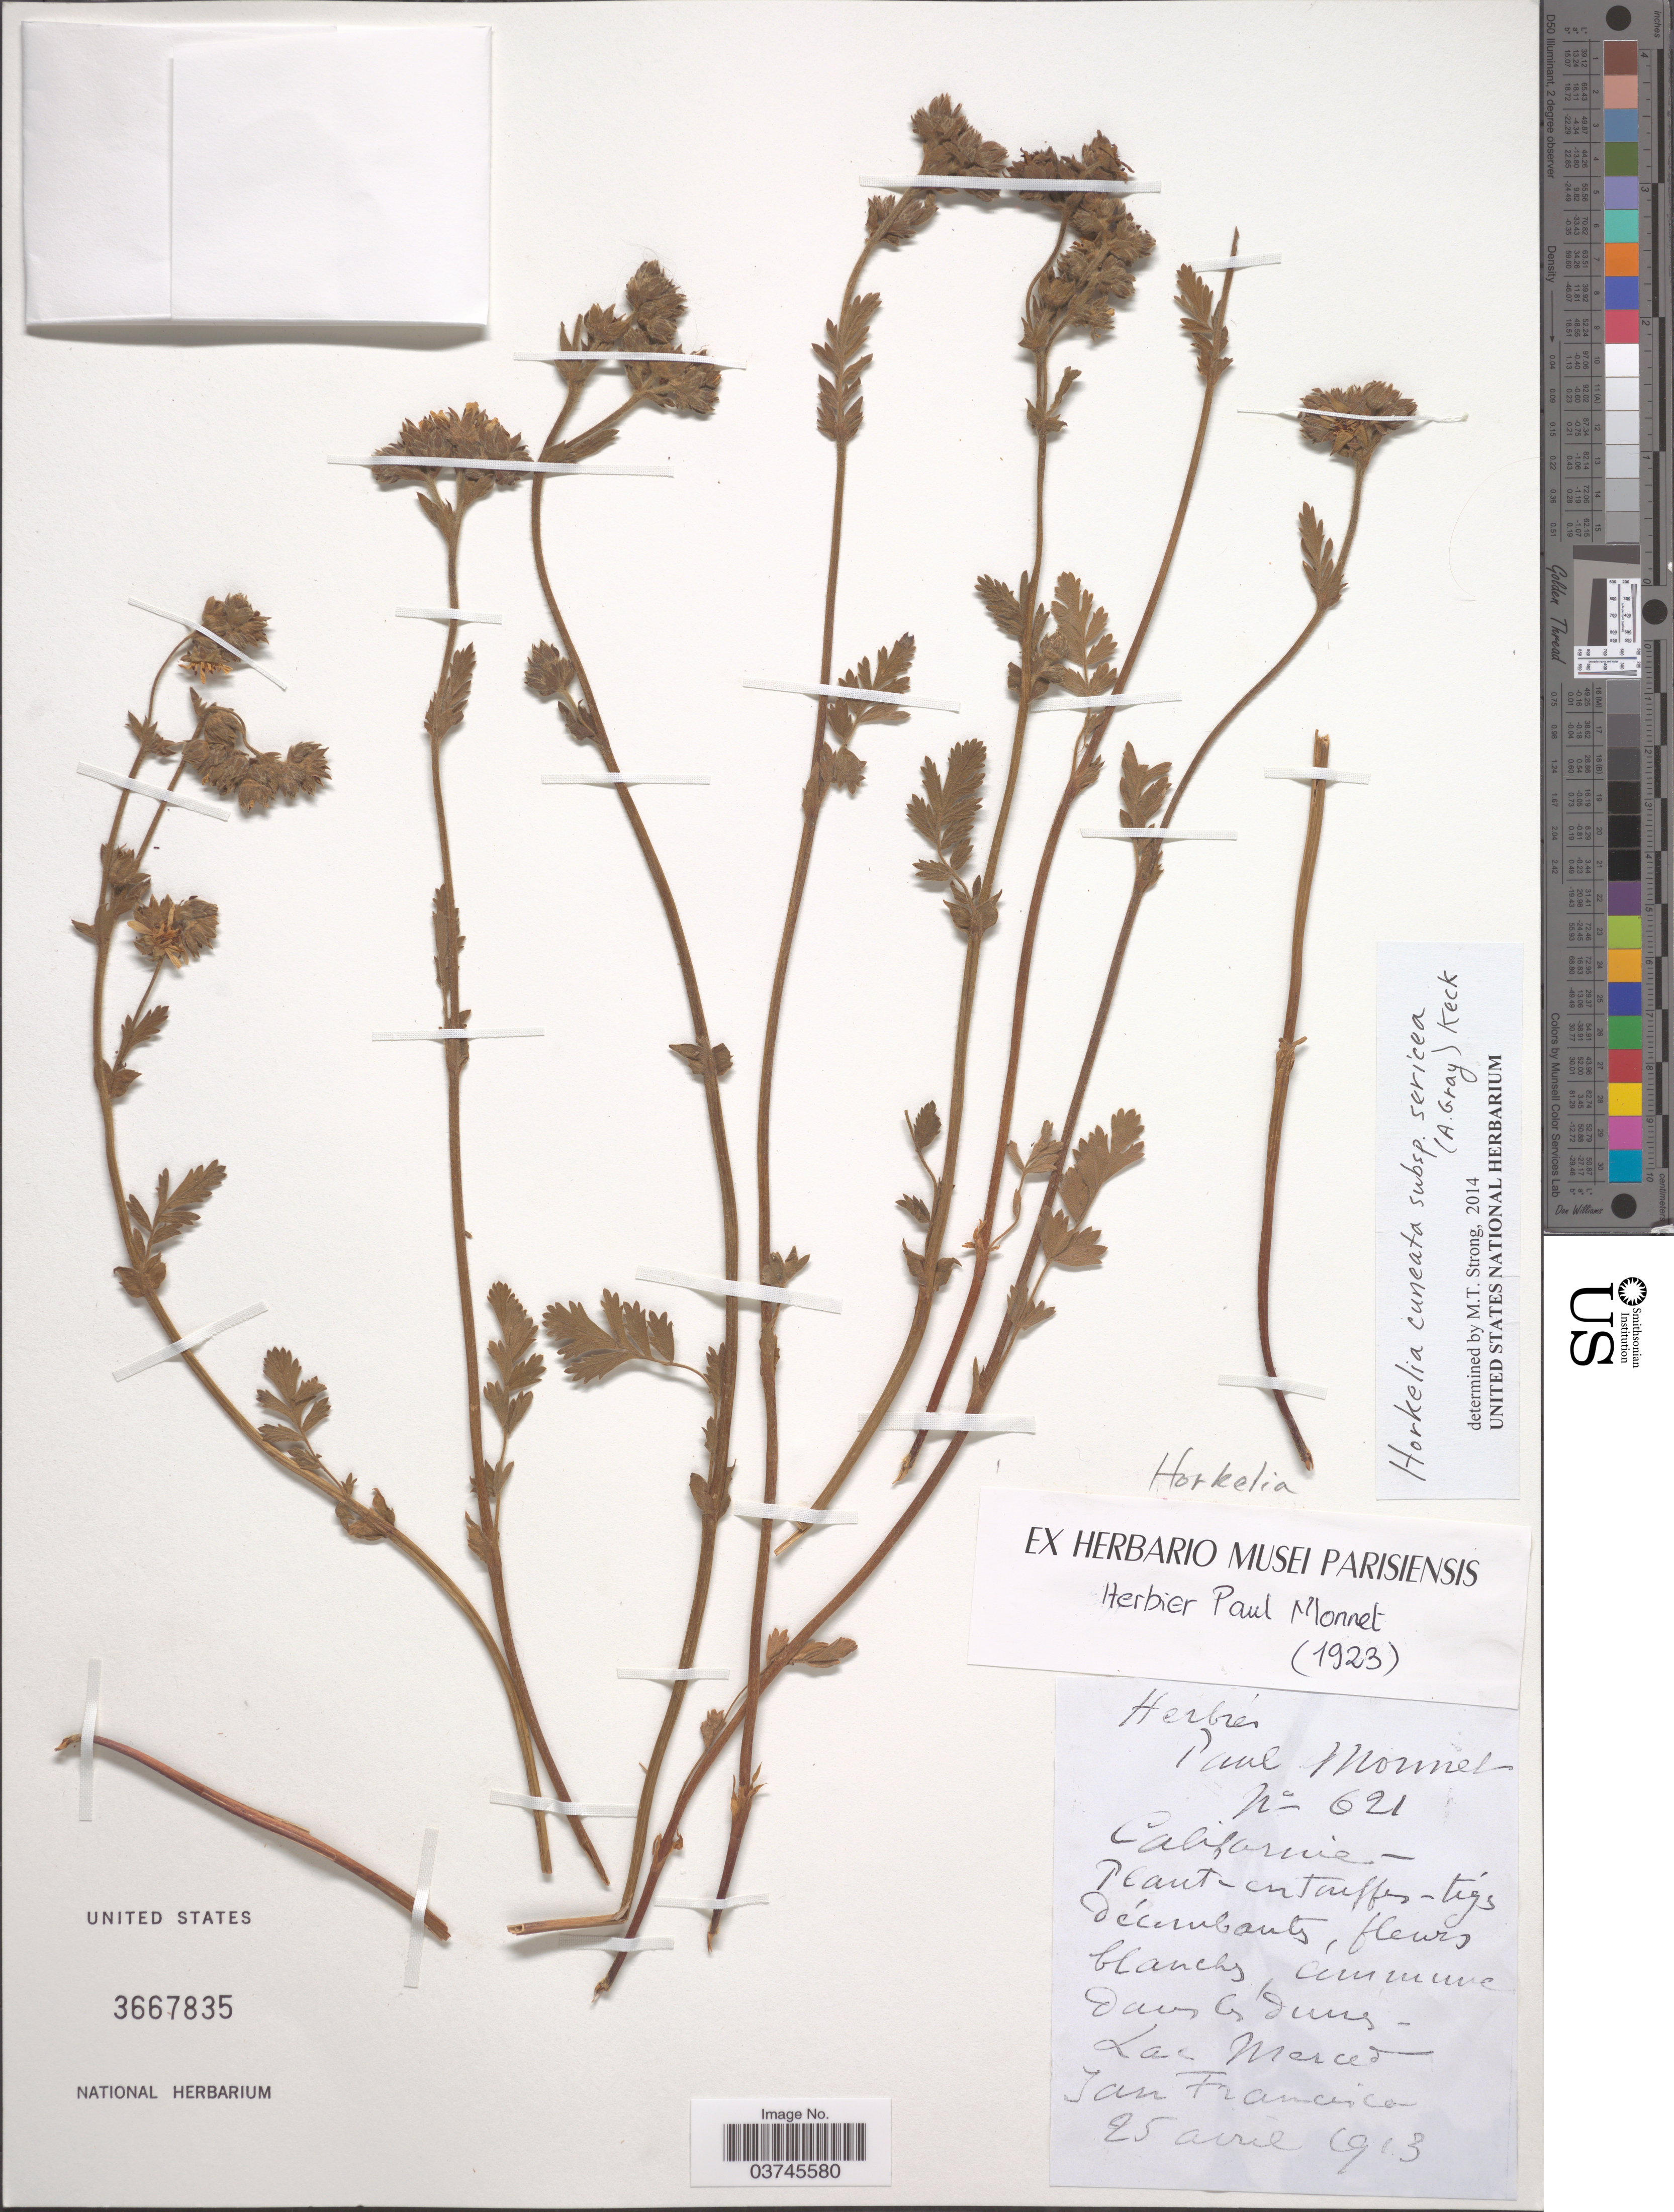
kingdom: Plantae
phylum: Tracheophyta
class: Magnoliopsida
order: Rosales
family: Rosaceae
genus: Potentilla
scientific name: Potentilla lindleyi var. sericea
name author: (A. Gray) J.T. Howell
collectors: ex herb. P. Monnet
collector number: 621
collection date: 1913-04-25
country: United States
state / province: California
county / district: San Francisco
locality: Las Merced. San Francisco.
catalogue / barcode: US 3667835